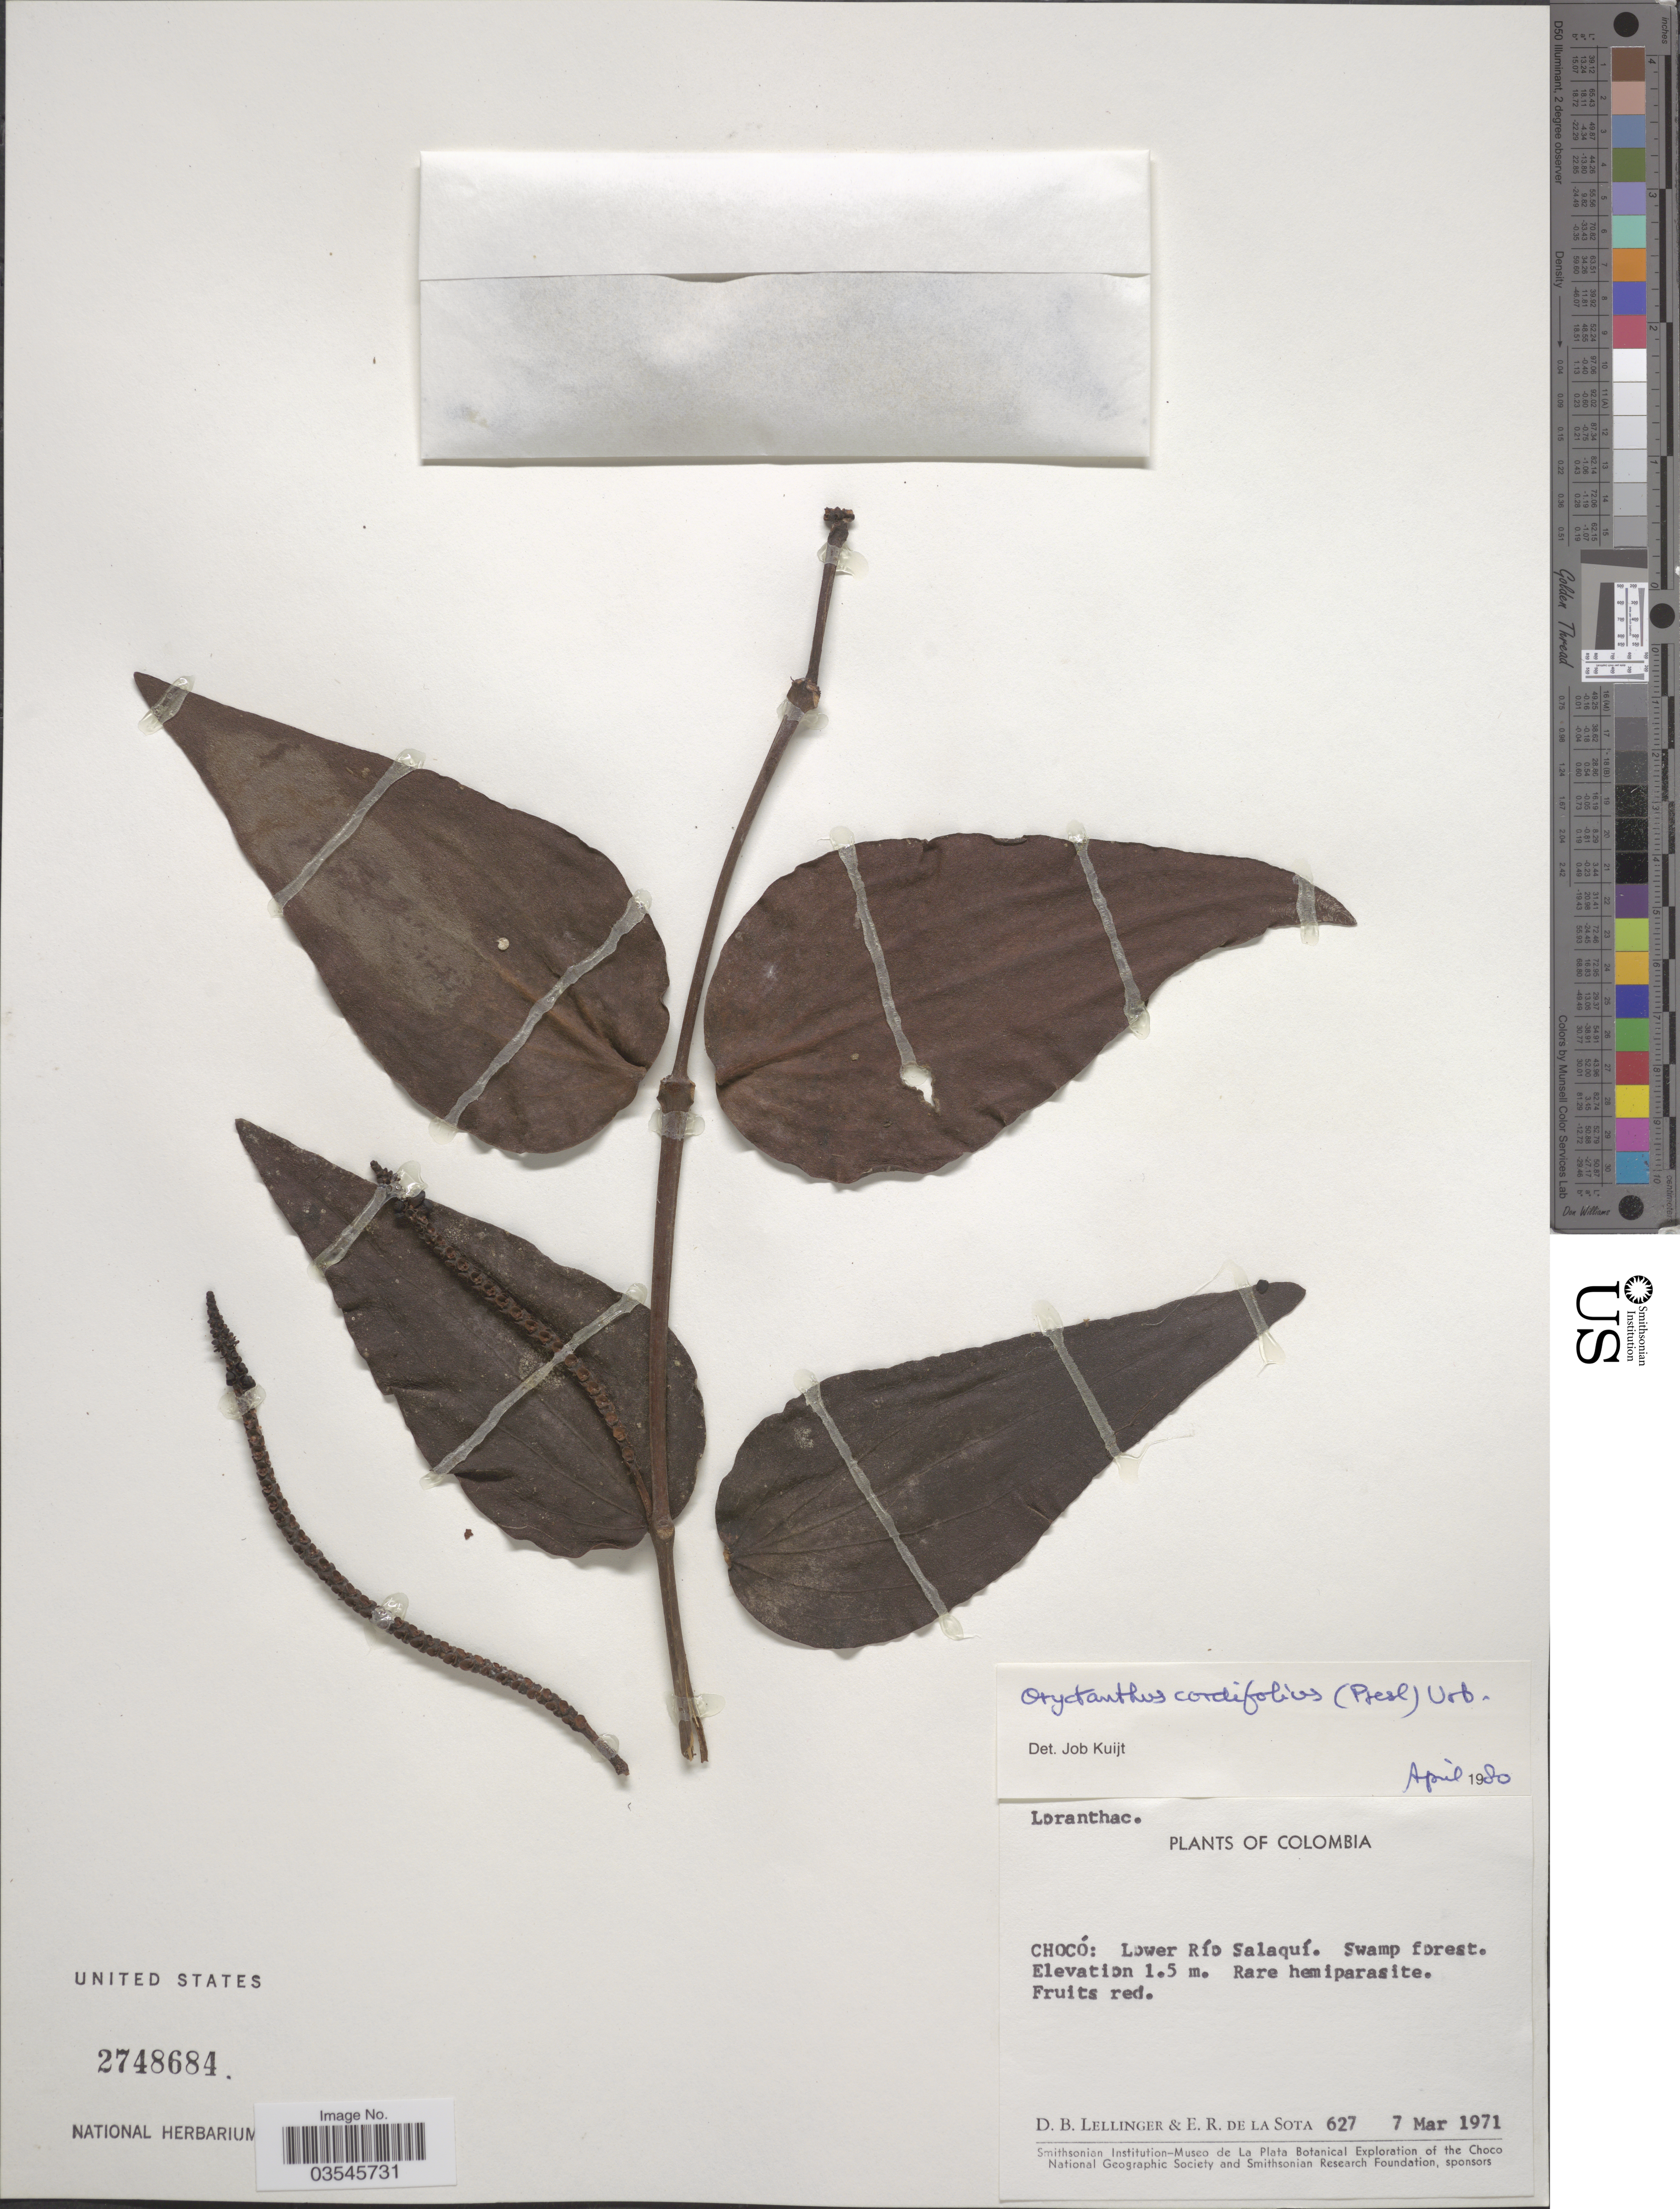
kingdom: Plantae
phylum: Tracheophyta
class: Magnoliopsida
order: Santalales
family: Loranthaceae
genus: Oryctanthus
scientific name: Oryctanthus cordifolius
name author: (C. Presl) Urb.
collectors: D. B. Lellinger & E. R. de la Sota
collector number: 627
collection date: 1971-03-07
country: Colombia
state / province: Chocó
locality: Lower Río Salaquí. Swamp forest.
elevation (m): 1.5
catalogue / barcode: US 2748684